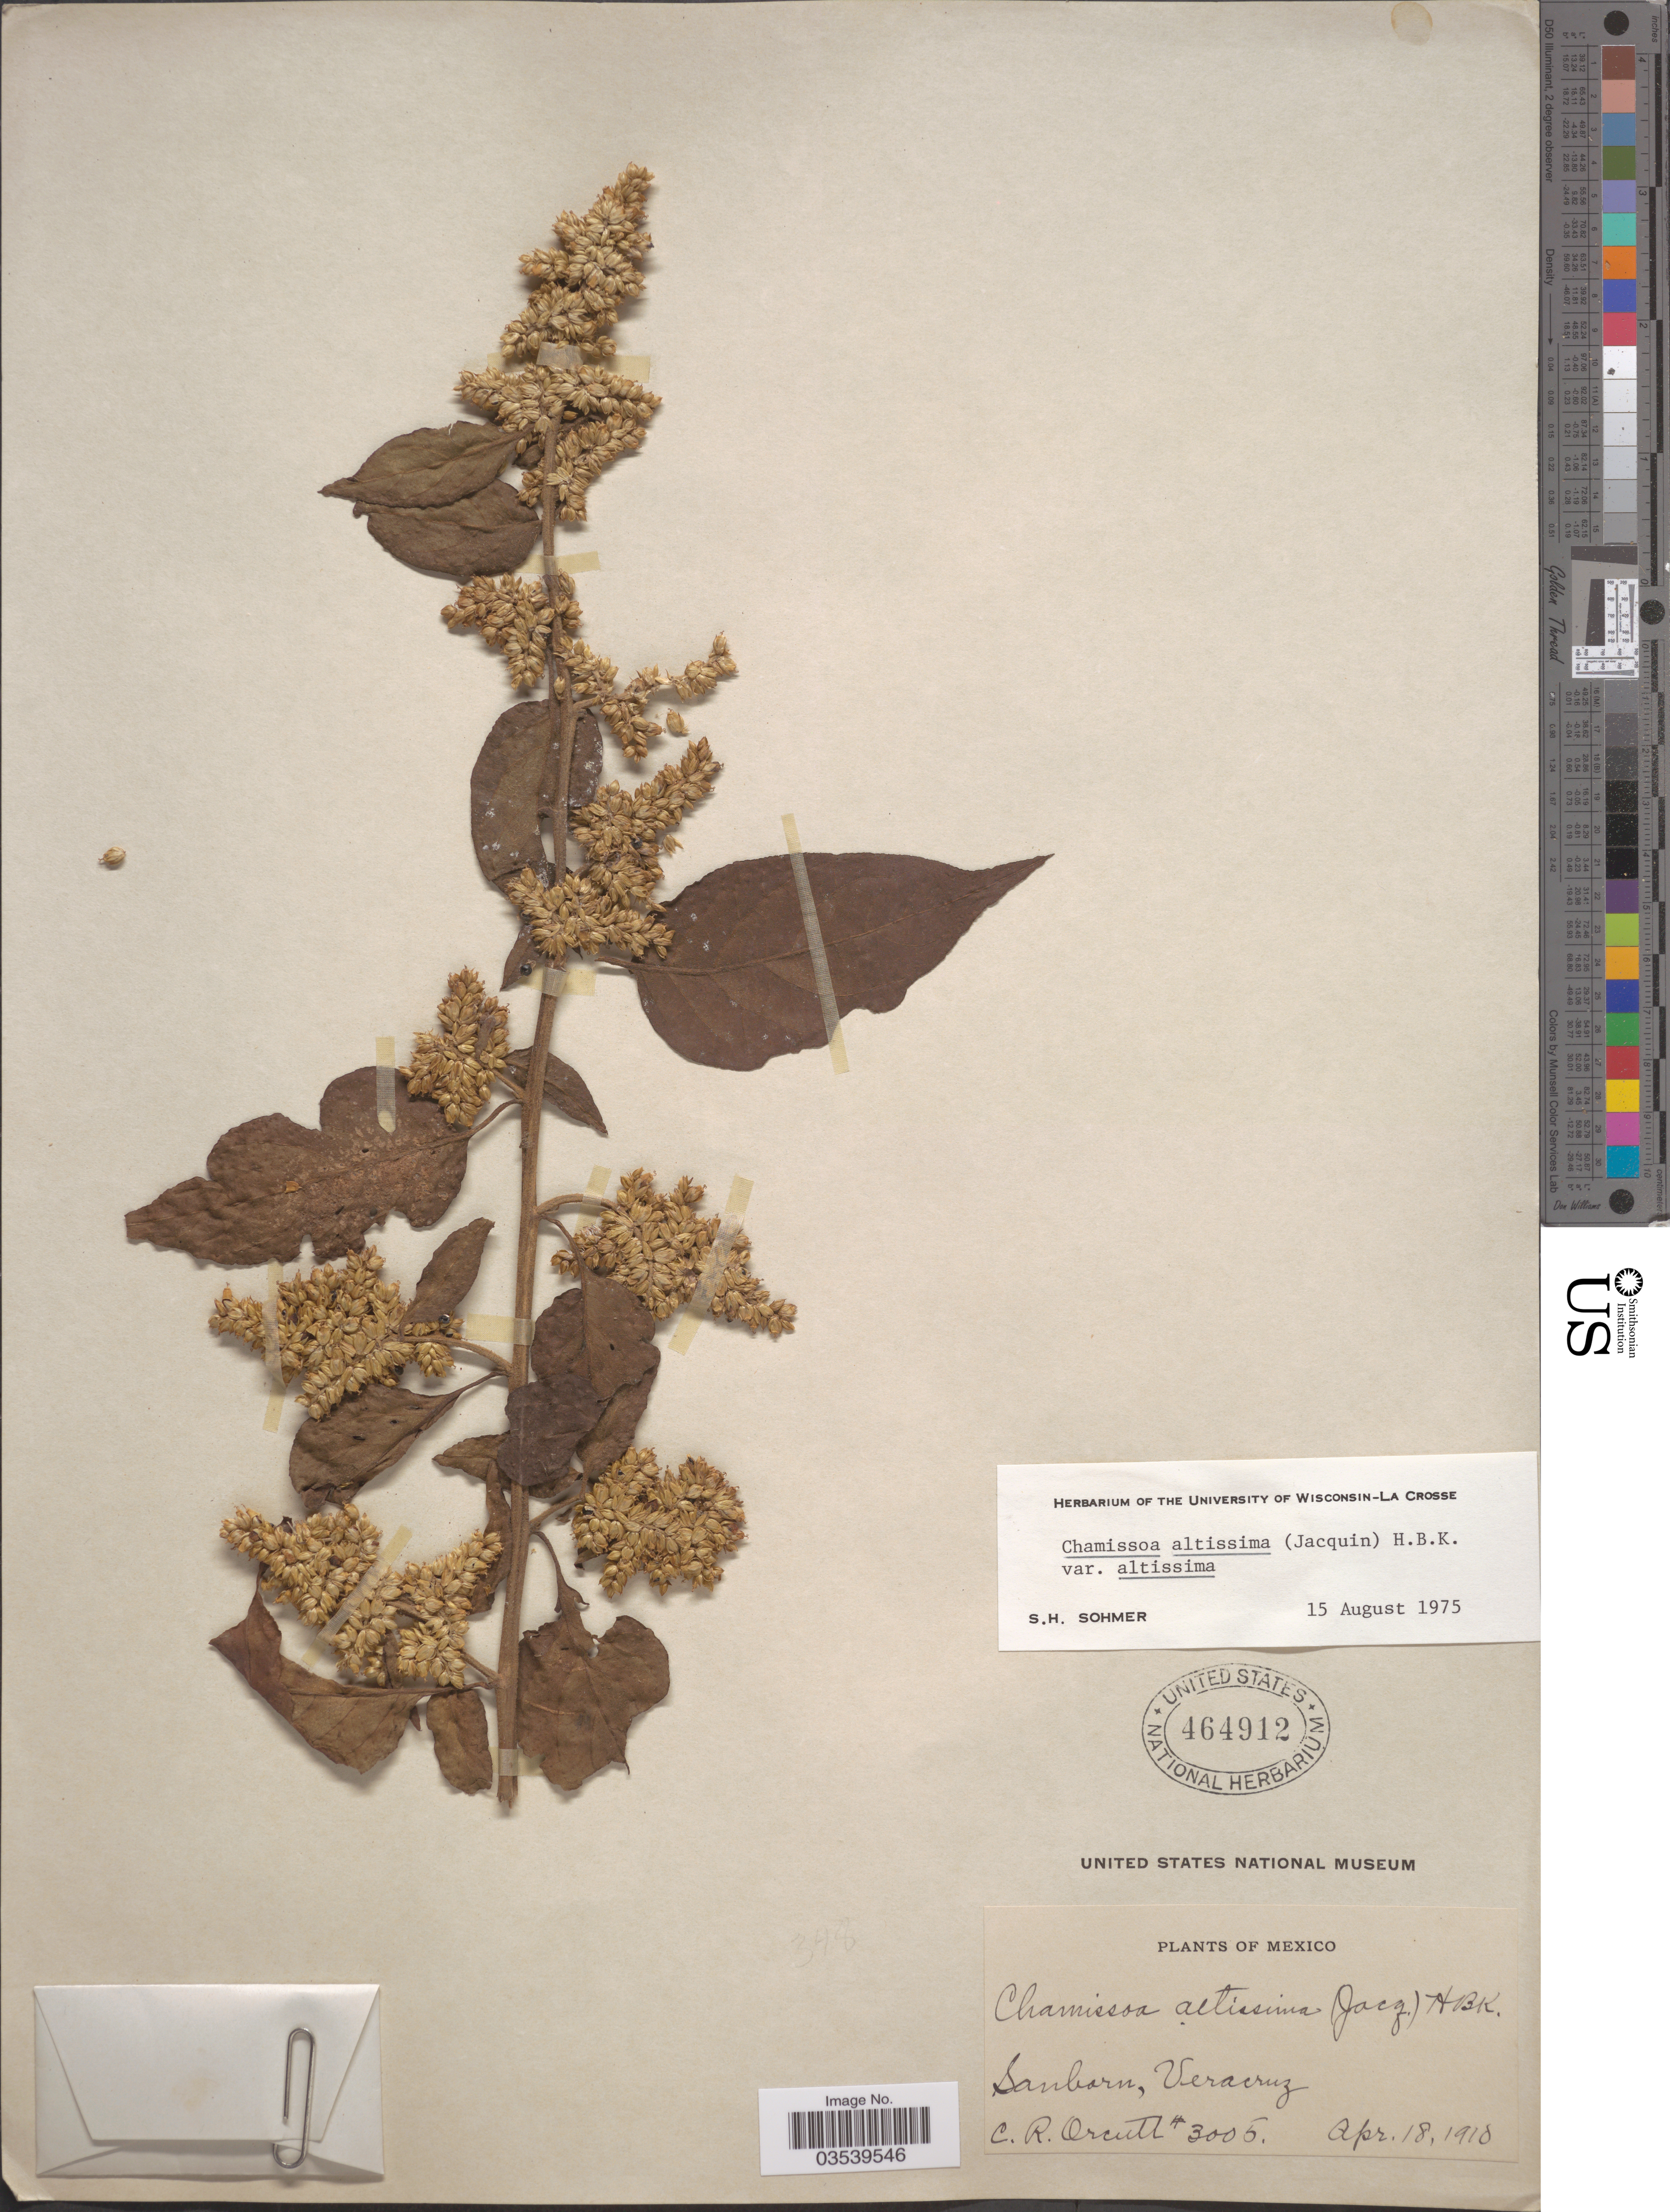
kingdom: Plantae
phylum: Tracheophyta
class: Magnoliopsida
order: Caryophyllales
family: Amaranthaceae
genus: Chamissoa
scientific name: Chamissoa altissima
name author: (Jacq.) Kunth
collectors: C. R. Orcutt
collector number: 3005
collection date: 1910-04-18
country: Mexico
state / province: Veracruz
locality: Sanborn, Veracruz.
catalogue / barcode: US 464912